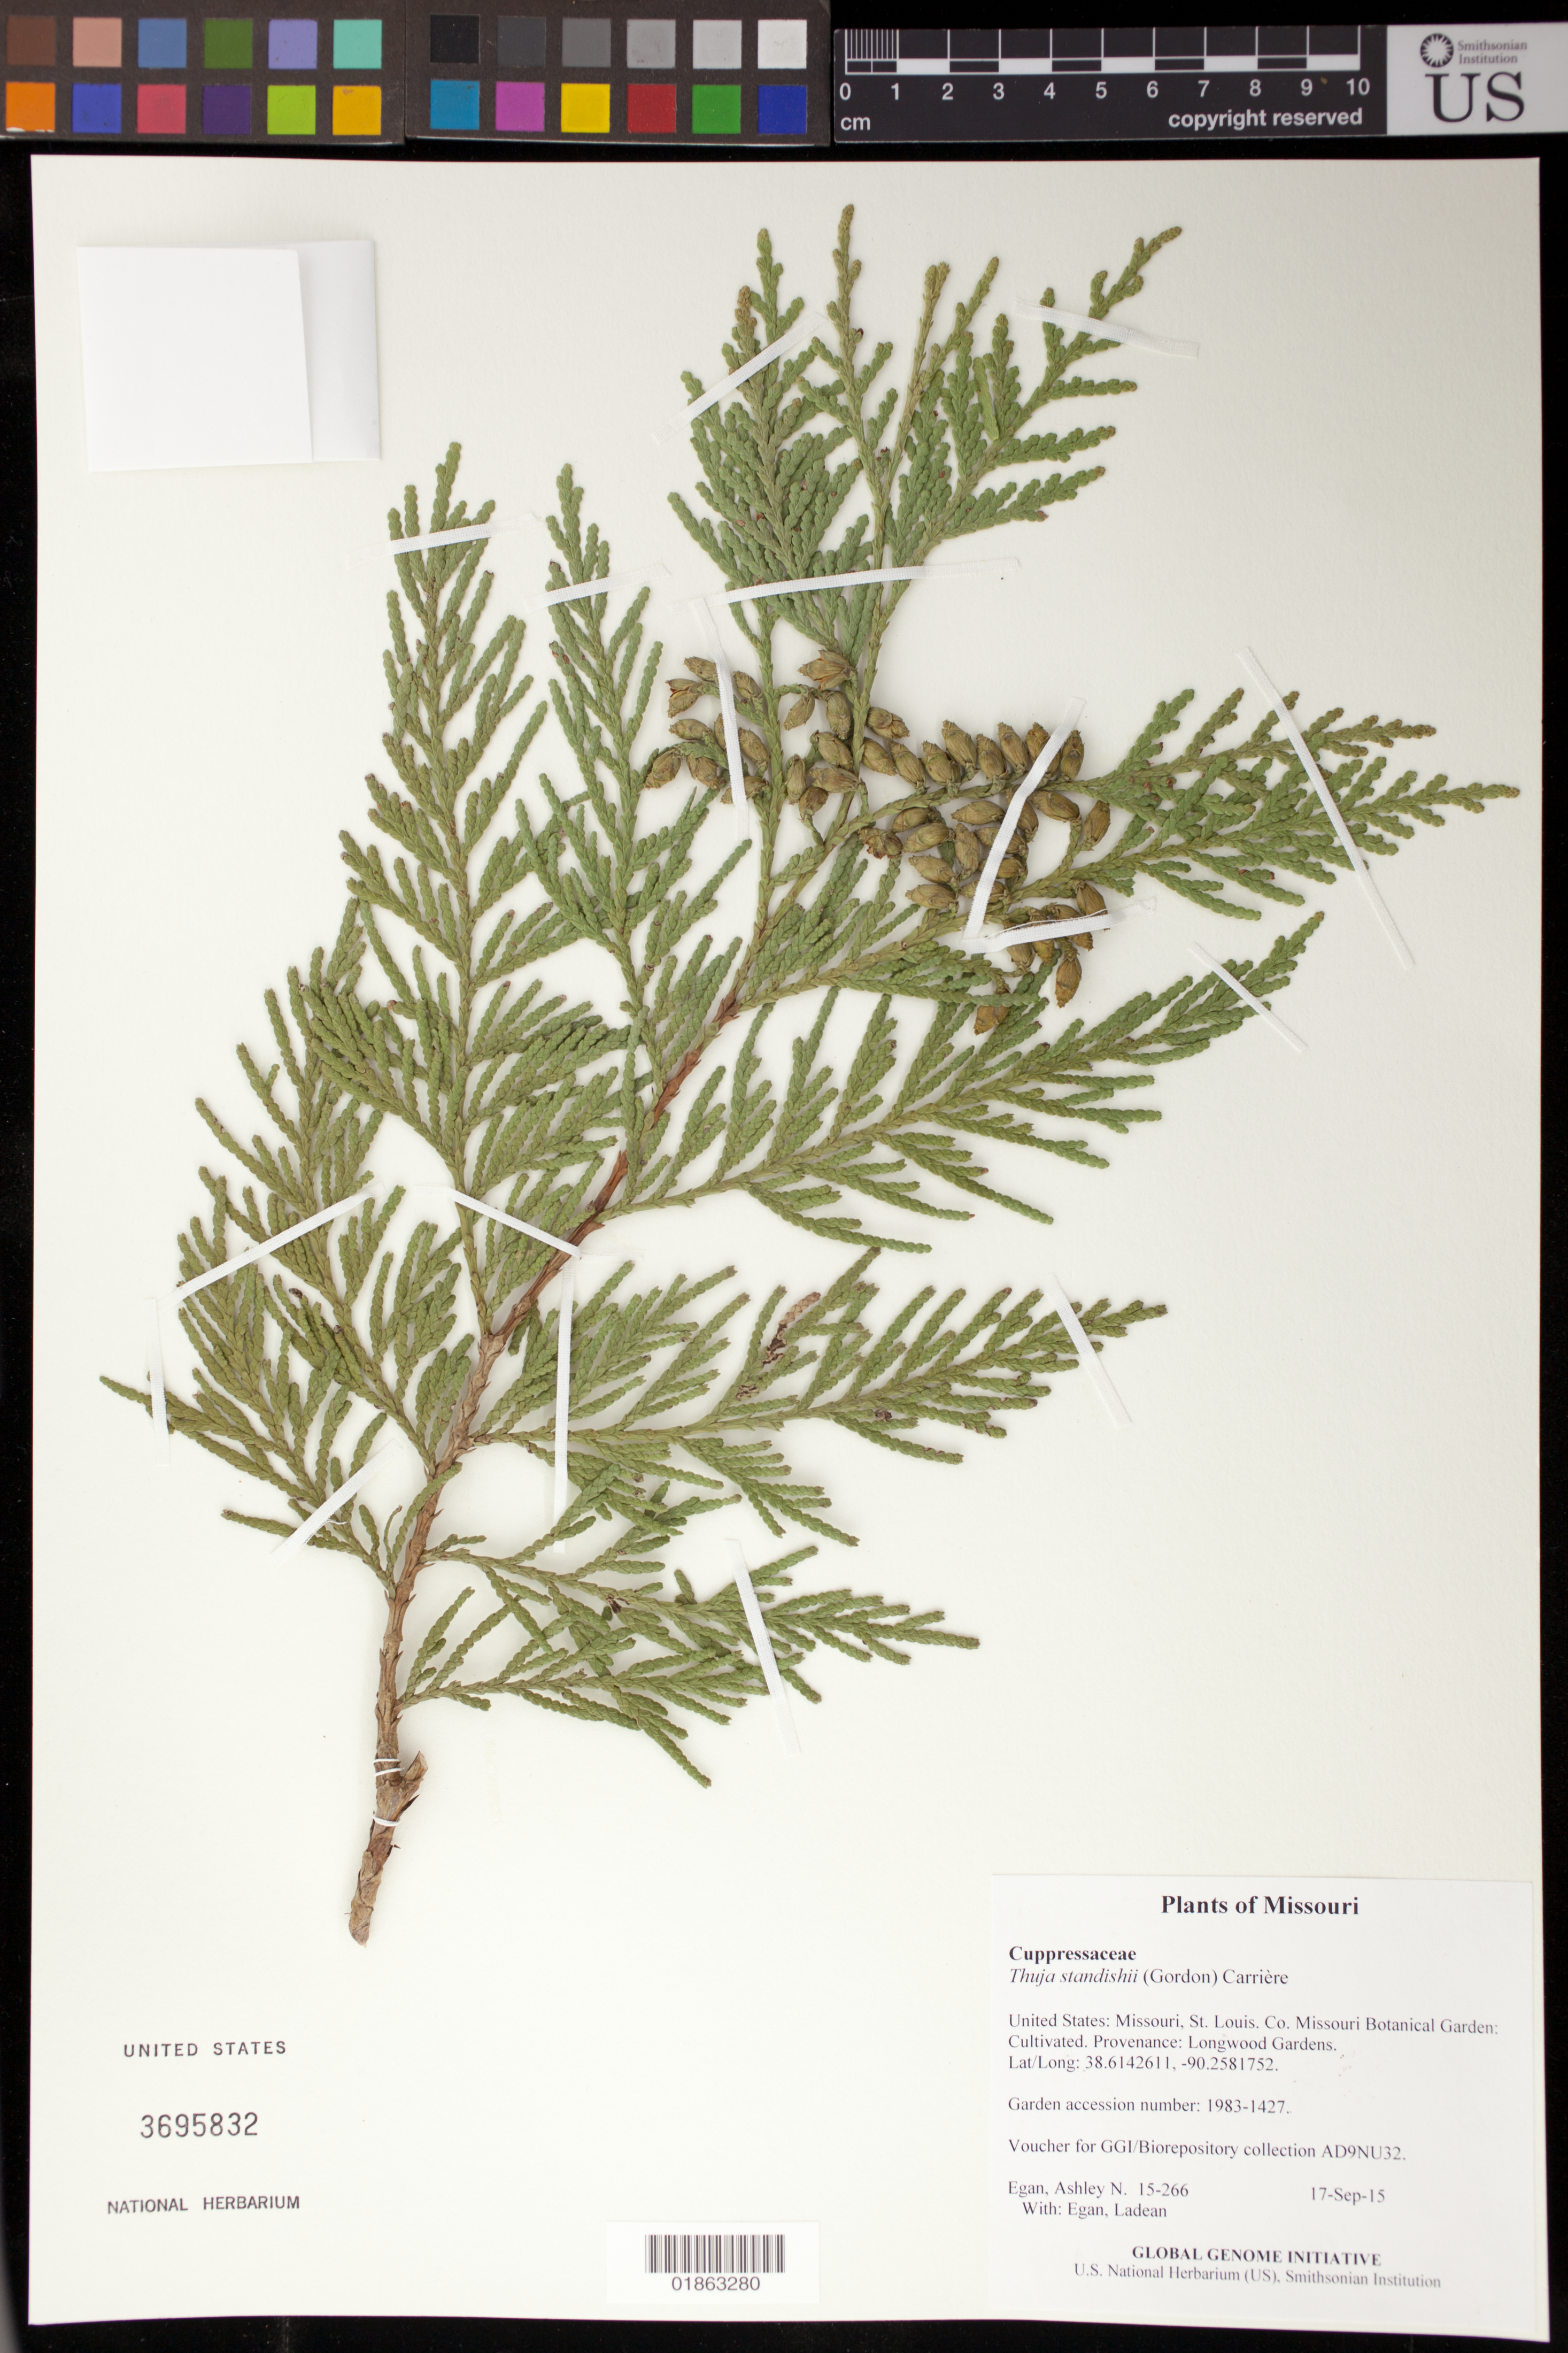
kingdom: Plantae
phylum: Tracheophyta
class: Pinopsida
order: Pinales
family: Cupressaceae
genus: Thuja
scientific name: Thuja standishii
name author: (Gordon) Carrière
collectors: A. N. Egan & L. Egan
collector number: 15-266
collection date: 2015-09-17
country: United States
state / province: Missouri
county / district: St. Louis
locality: Missouri Botanical Garden: Cultivated. Provenance: Longwood Gardens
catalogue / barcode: US 3695832